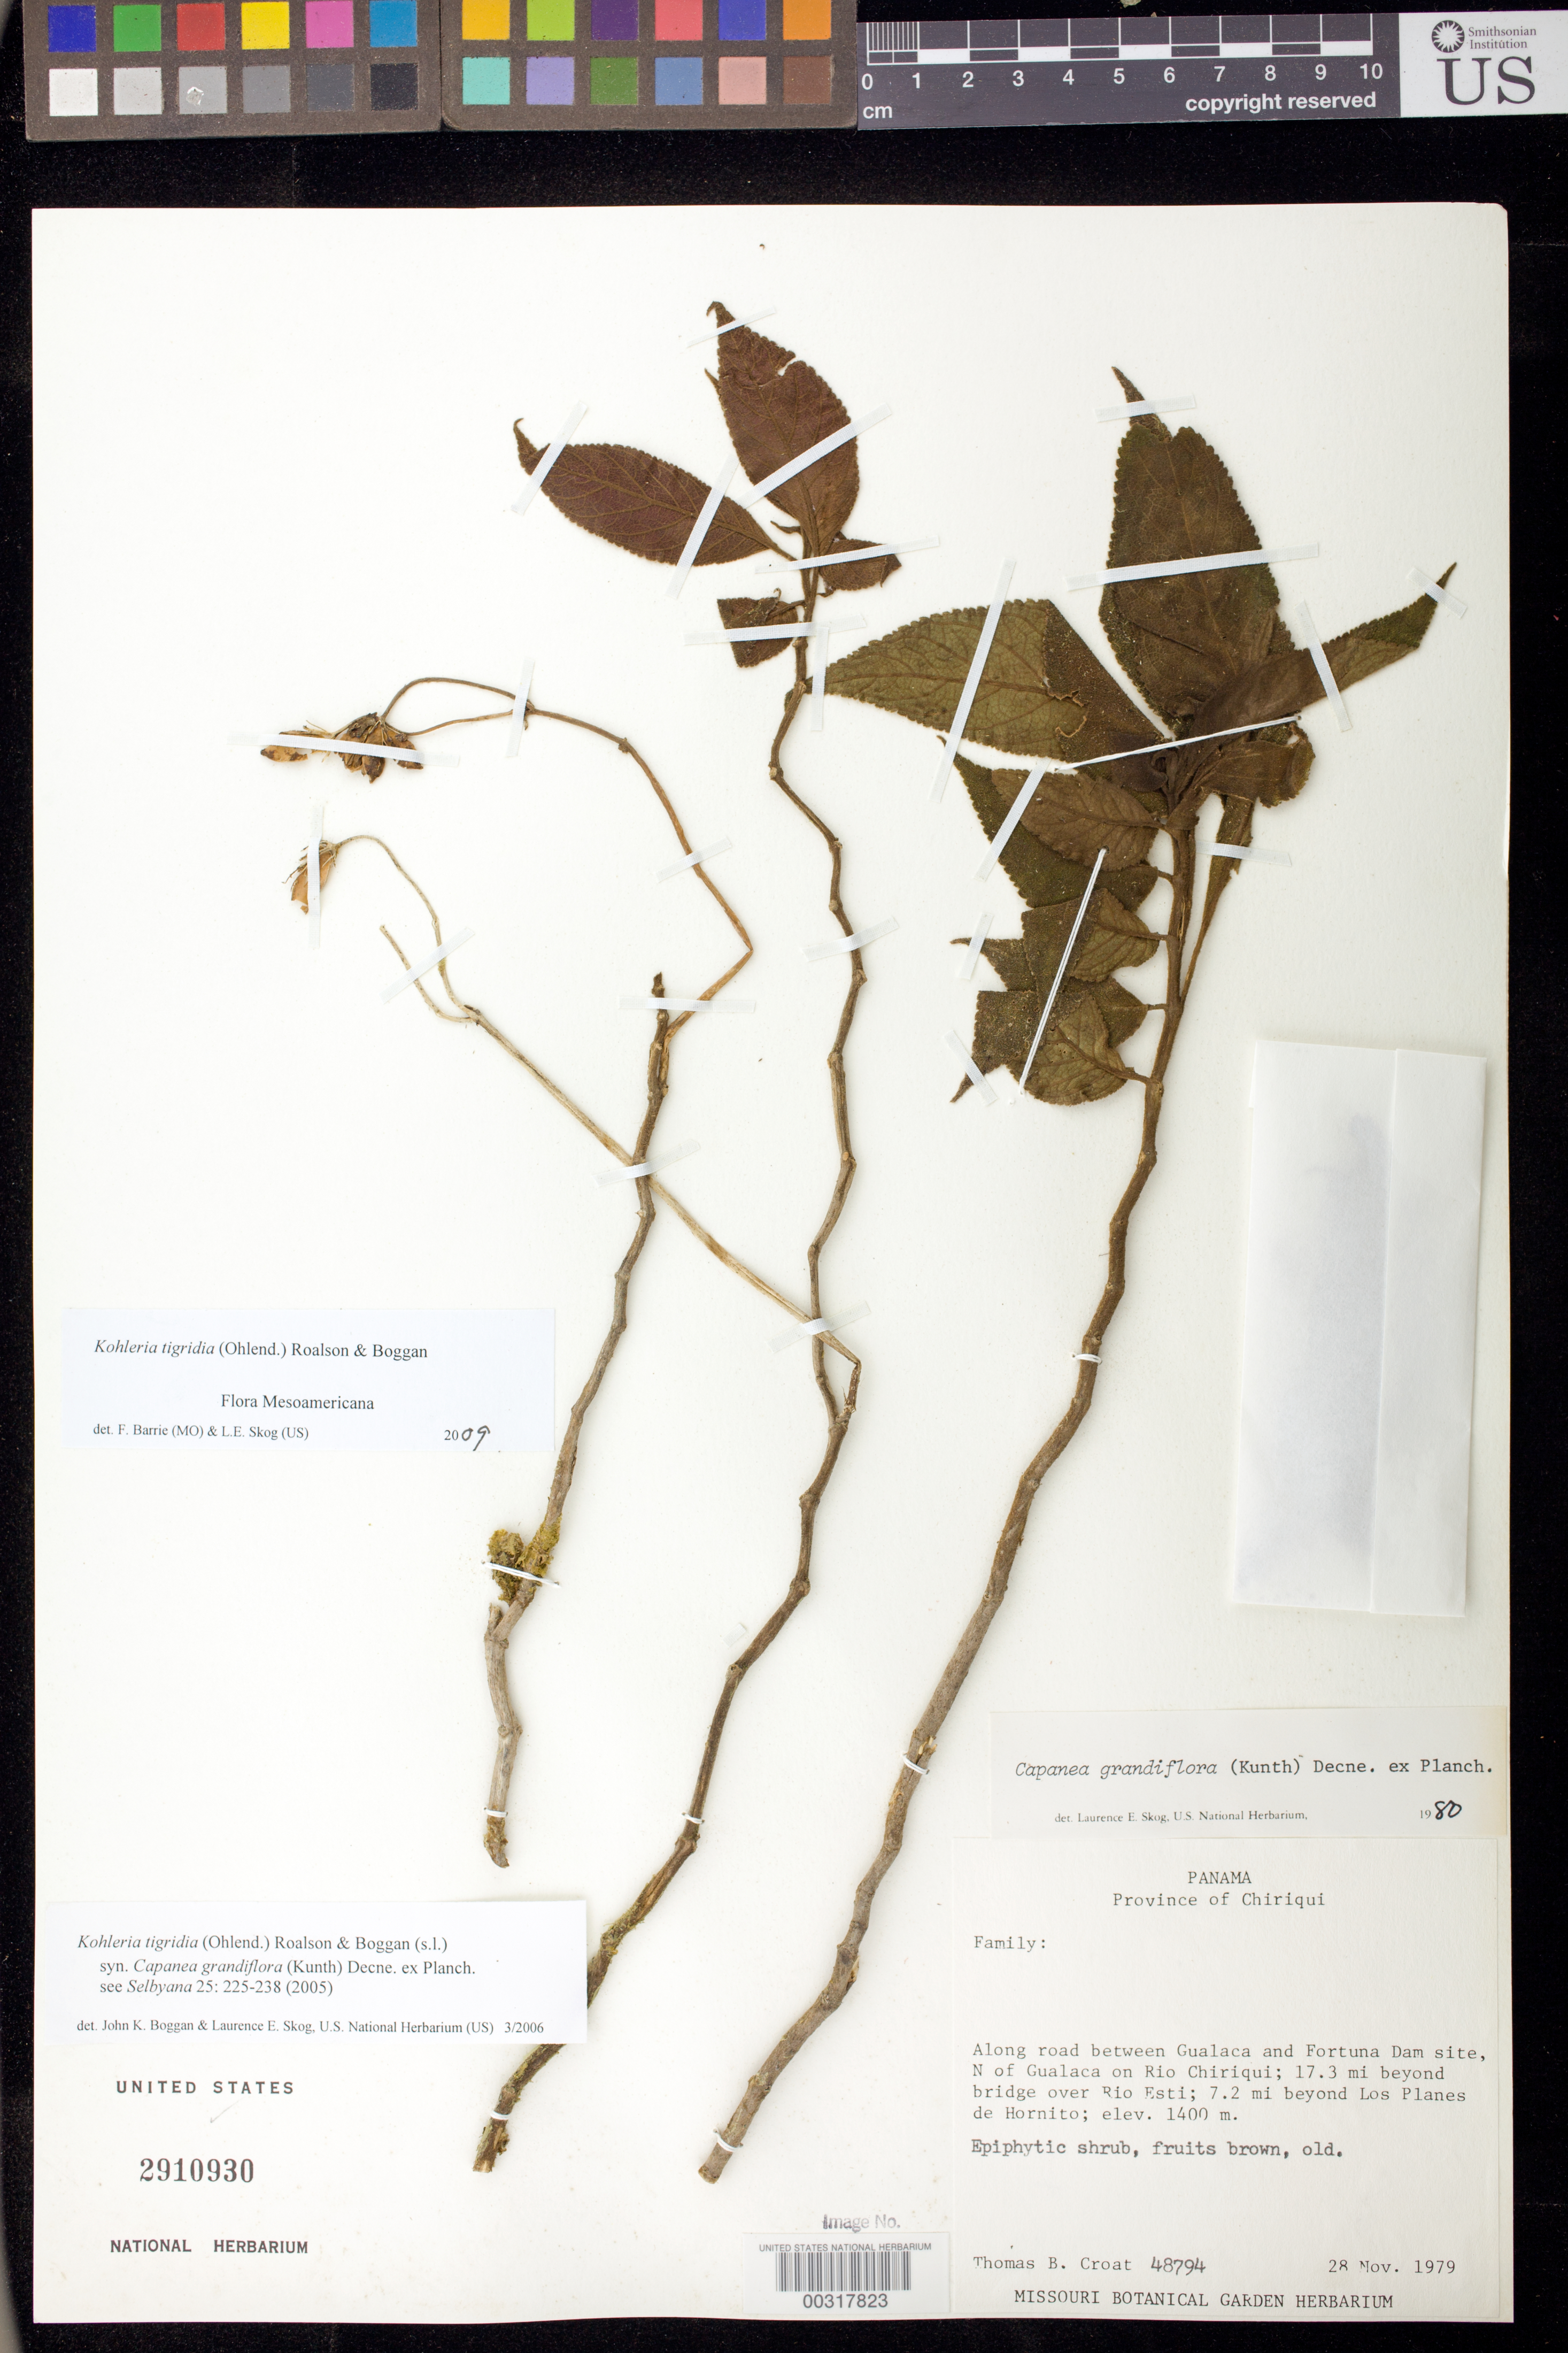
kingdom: Plantae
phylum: Tracheophyta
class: Magnoliopsida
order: Lamiales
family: Gesneriaceae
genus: Kohleria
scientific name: Kohleria tigridia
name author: (Ohlend.) Roalson & Boggan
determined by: Boggan, J. K.; Skog, L. E.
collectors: T. B. Croat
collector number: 48794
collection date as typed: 28 Nov 1979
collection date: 1979-11-28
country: Panama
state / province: Chiriquí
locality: Along road between Gualaca and Fortuna Dam site, N of Gualaca on Rio Chiriqui, 17.3 mi beyond bridge over Rio Esti, ...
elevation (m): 1400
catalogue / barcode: US 2910930